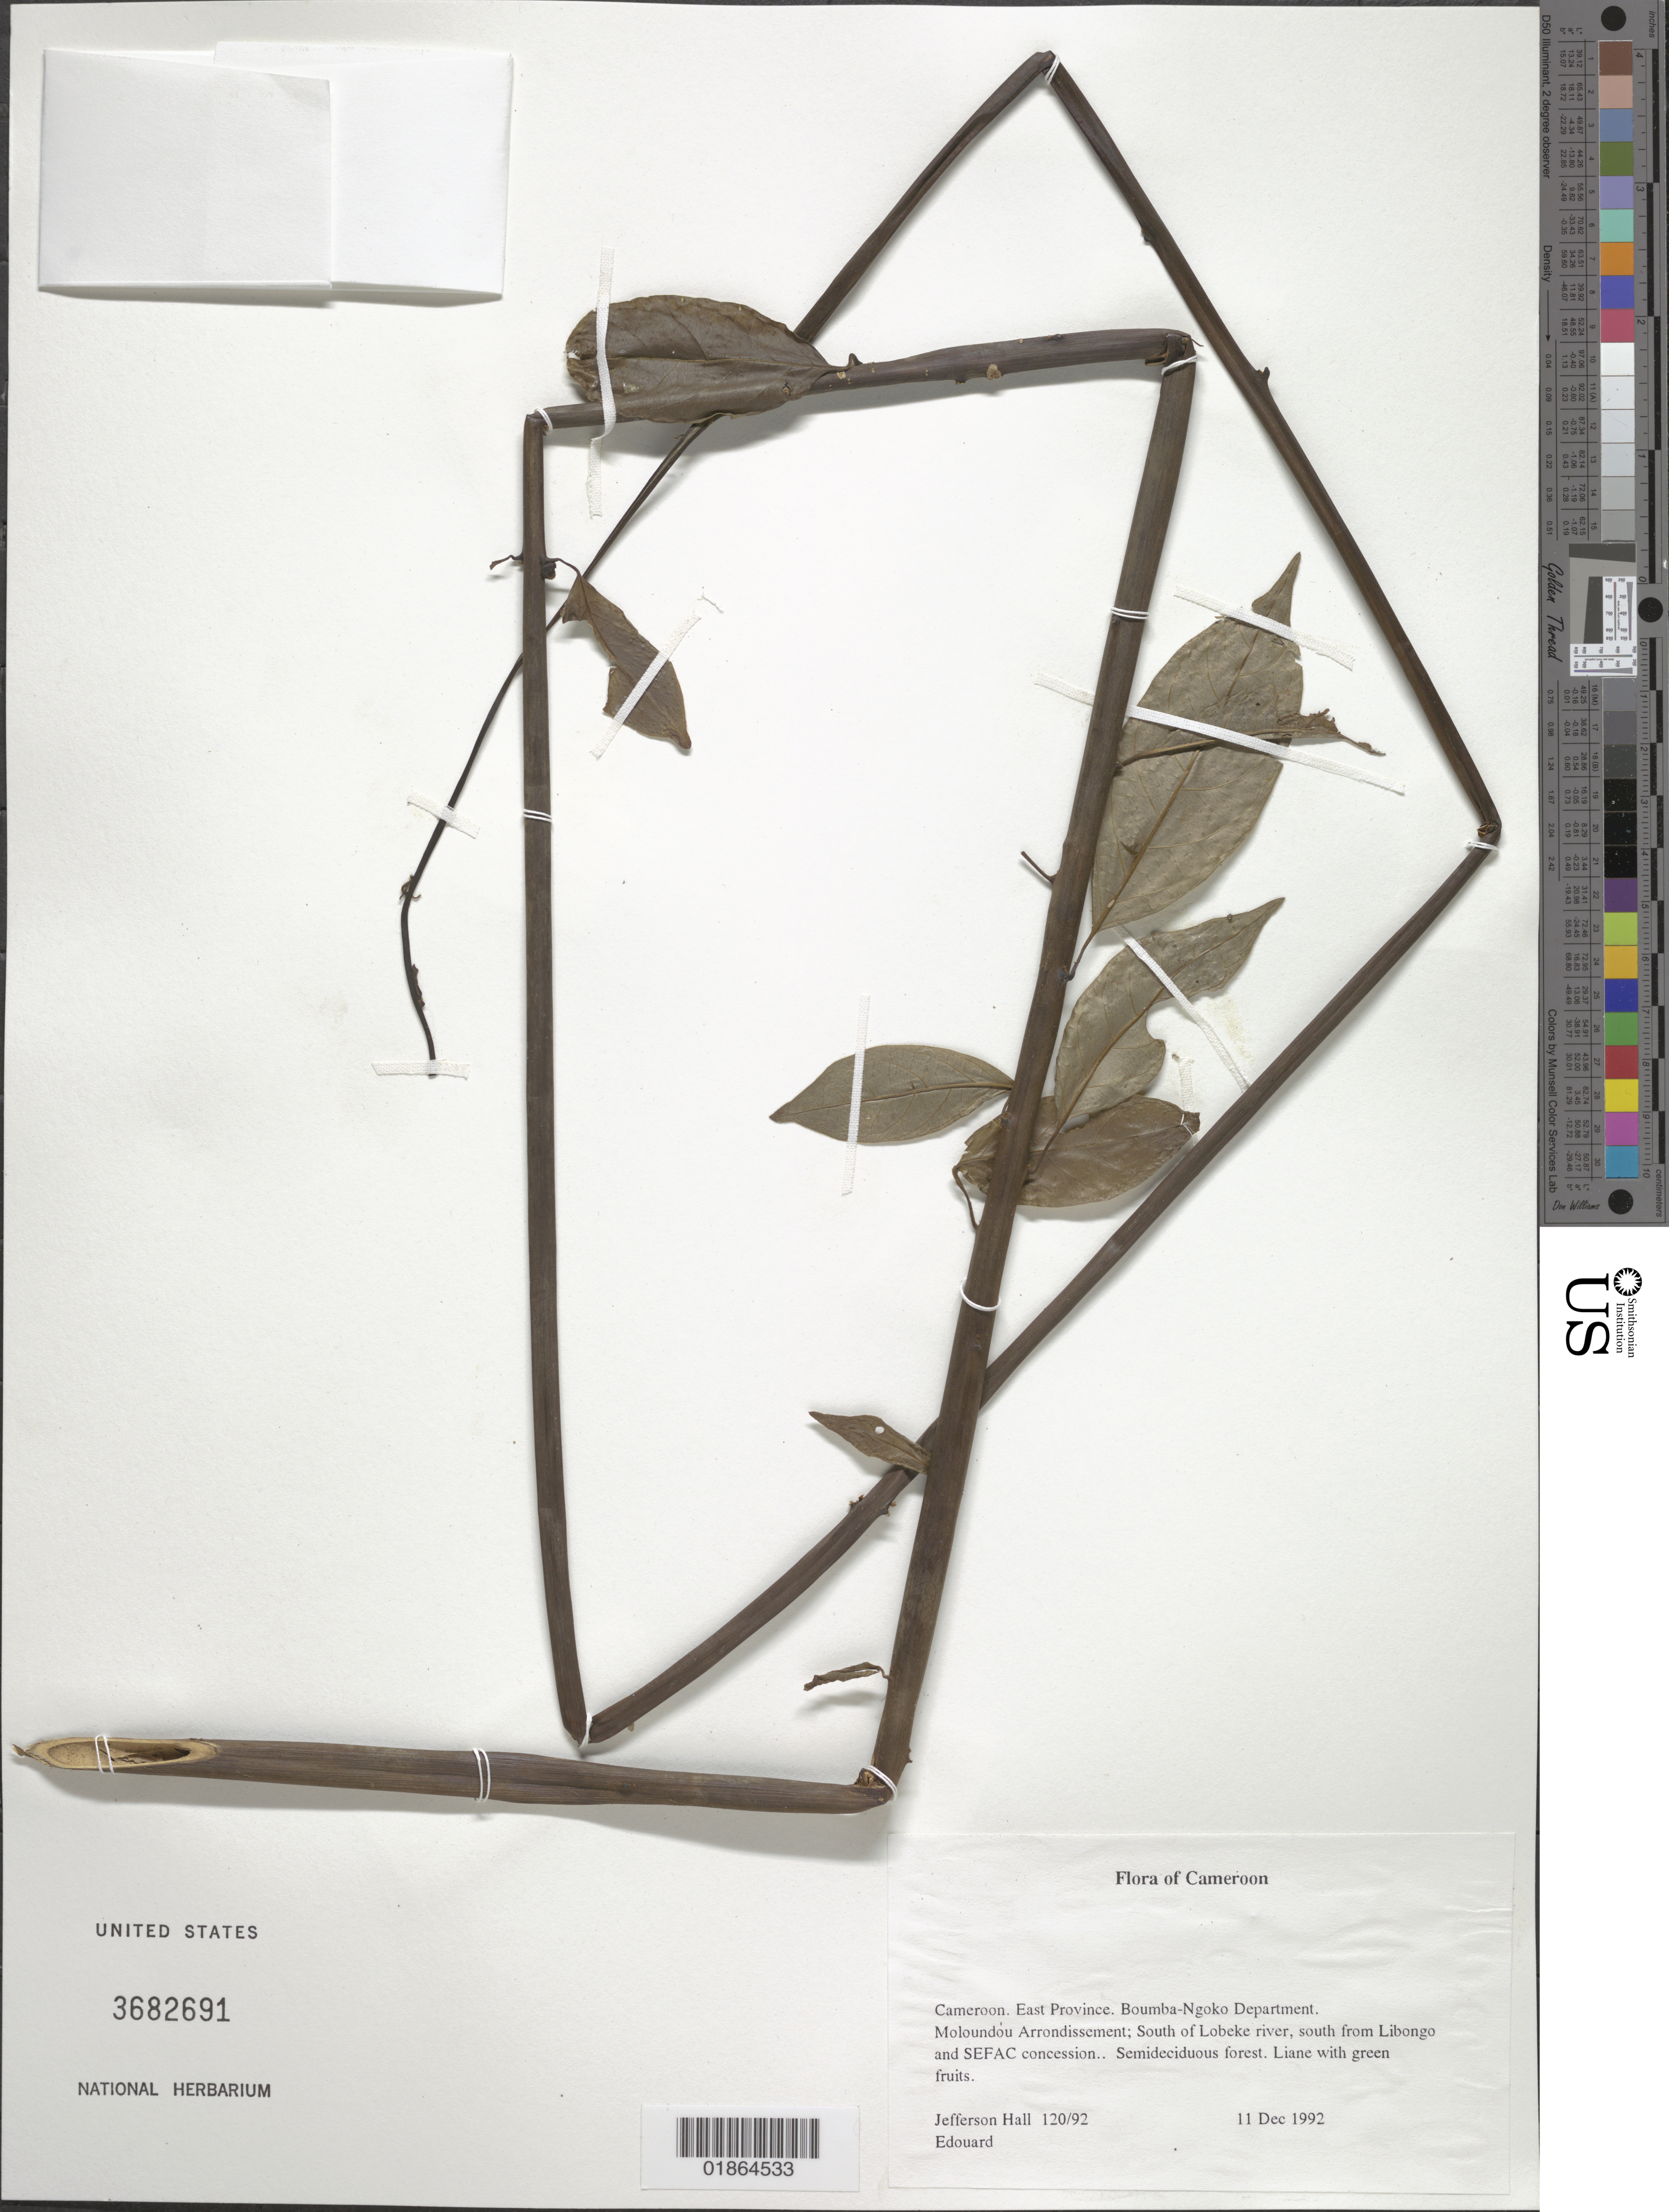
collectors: J. Hall & -. Edouard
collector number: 120/92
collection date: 1992-12-10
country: Cameroon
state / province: Est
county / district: Boumba-ngoko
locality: Moloundou Arrondissement; old SFIS logging concession.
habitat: Semideciduous forest.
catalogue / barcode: US 3682691